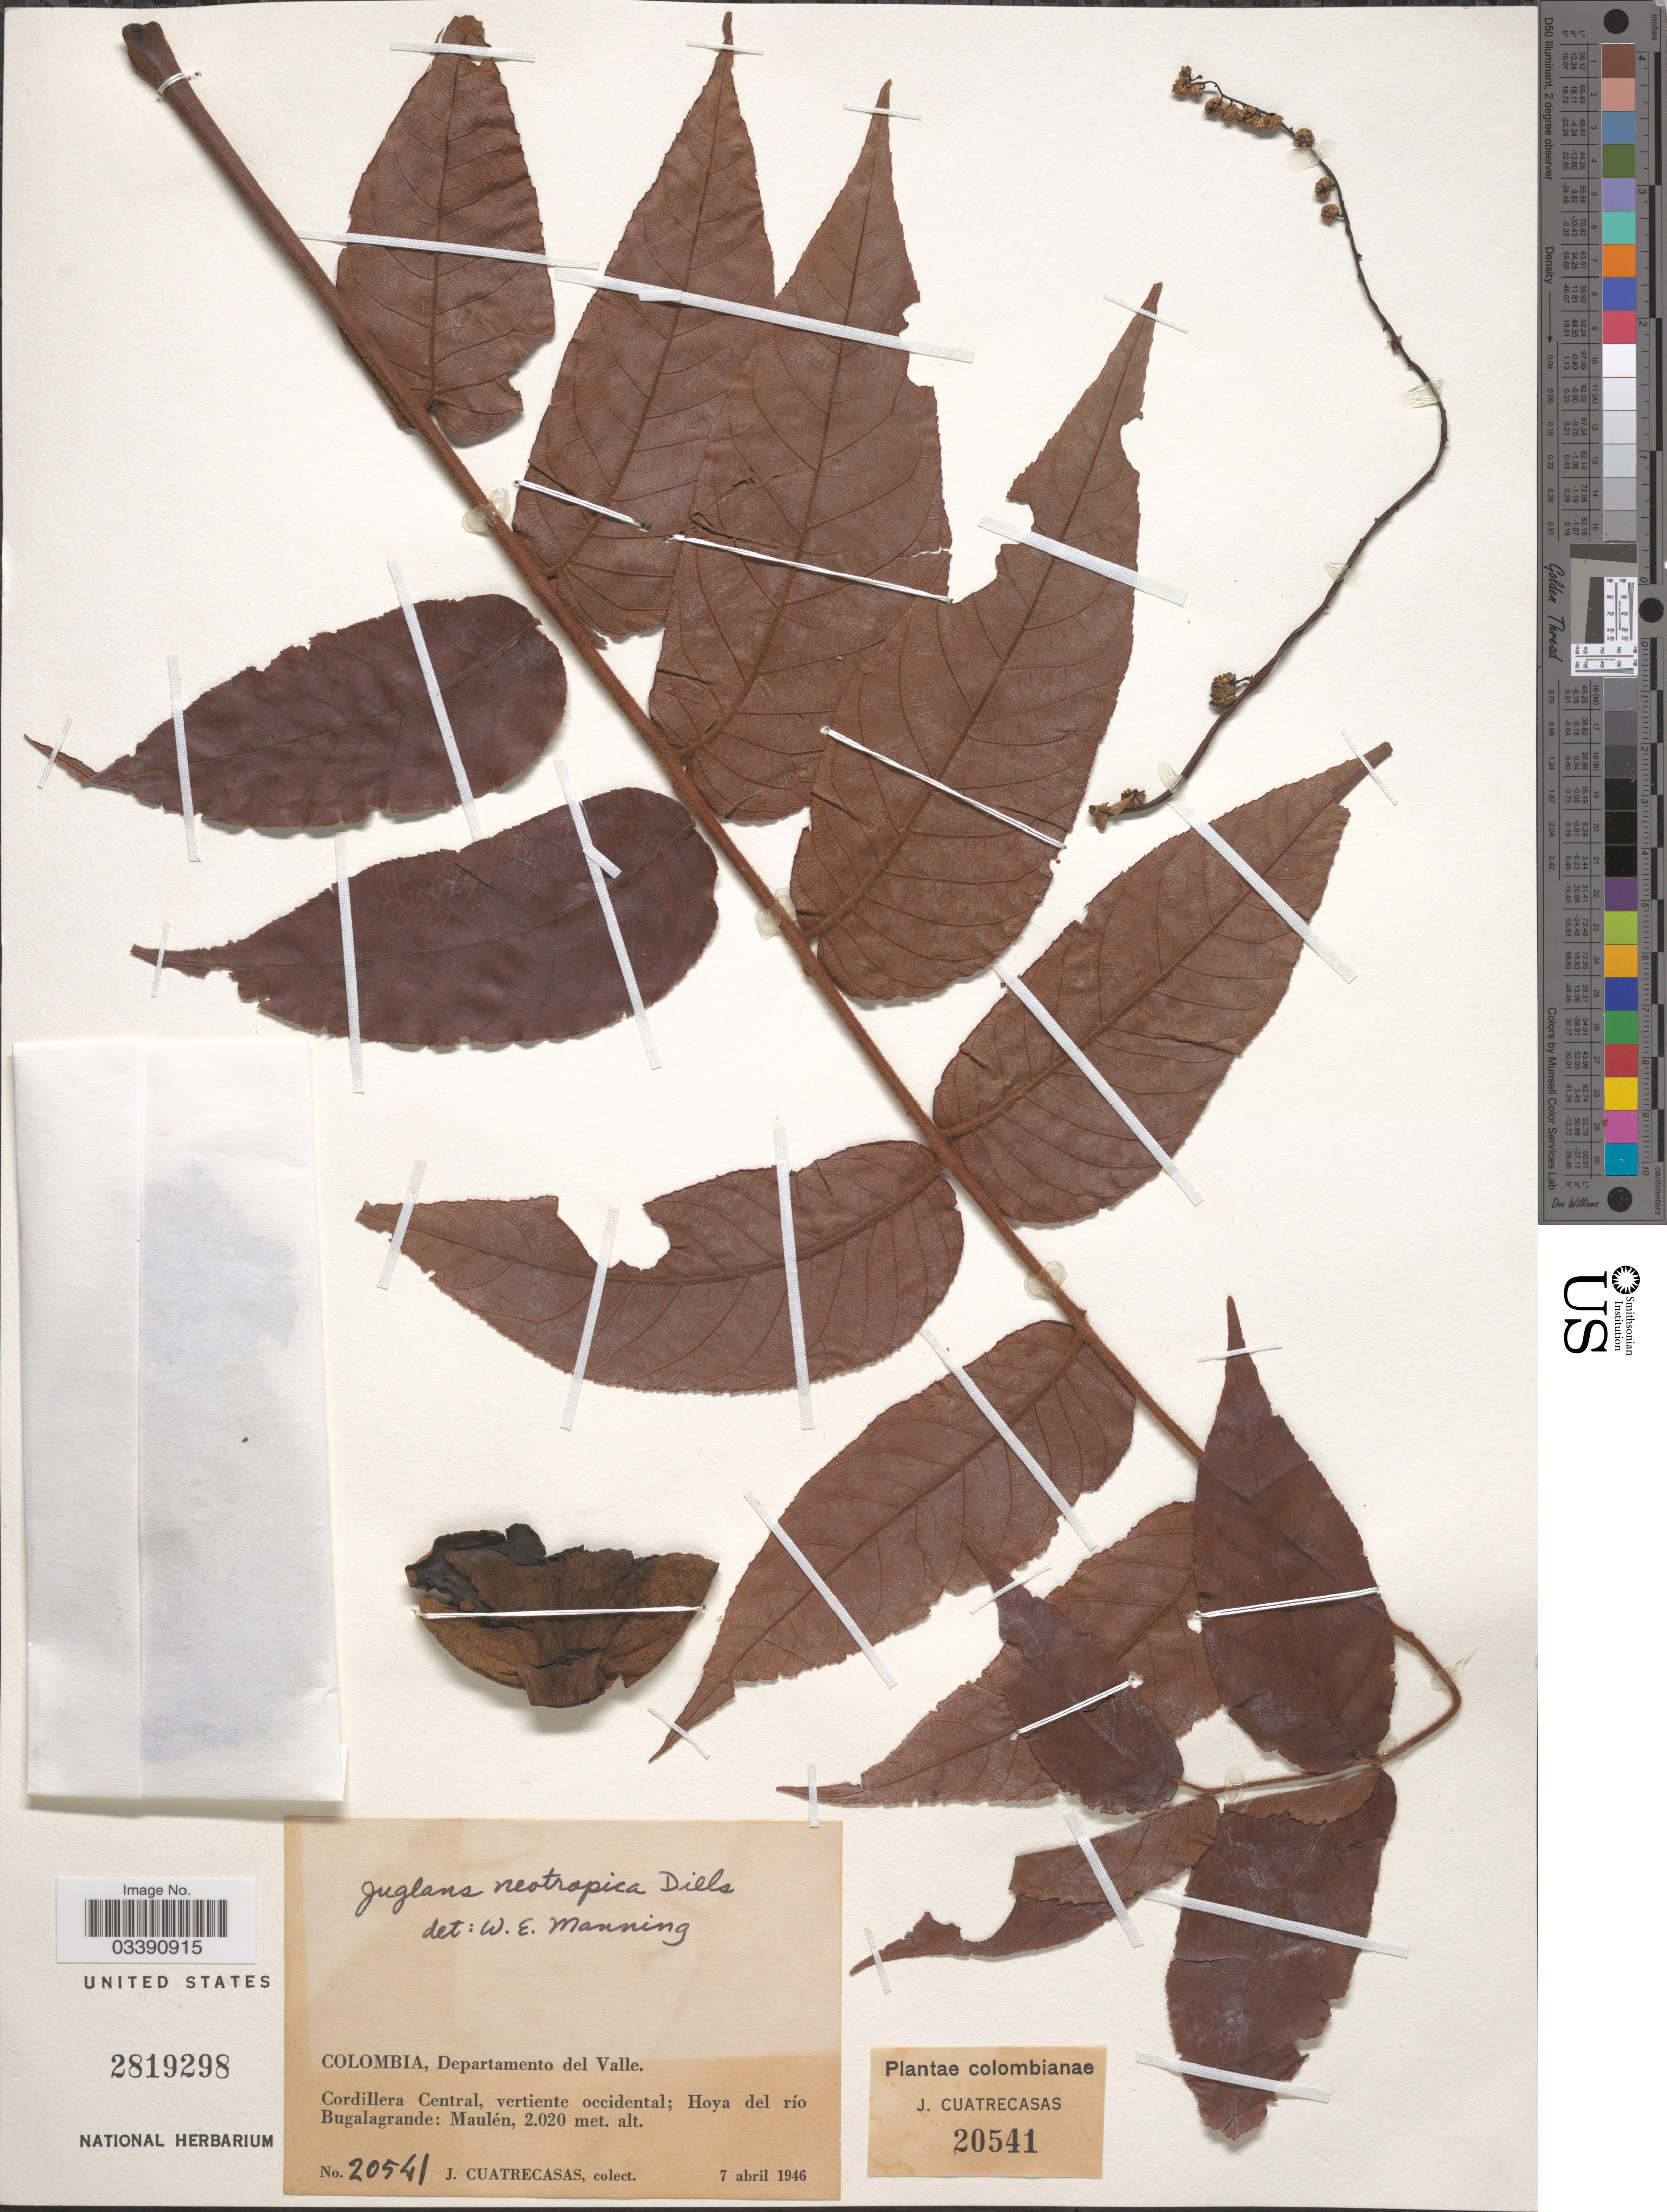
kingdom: Plantae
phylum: Tracheophyta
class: Magnoliopsida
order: Fagales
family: Juglandaceae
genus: Juglans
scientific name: Juglans neotropica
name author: Diels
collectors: J. Cuatrecasas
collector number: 20541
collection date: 1946-04-07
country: Colombia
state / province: Valle del Cauca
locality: Departamento del Valle. Cordillera Central, vertiente occidental; Hoya del río Bugalagrande: Maulén.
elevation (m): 2020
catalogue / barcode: US 2819298